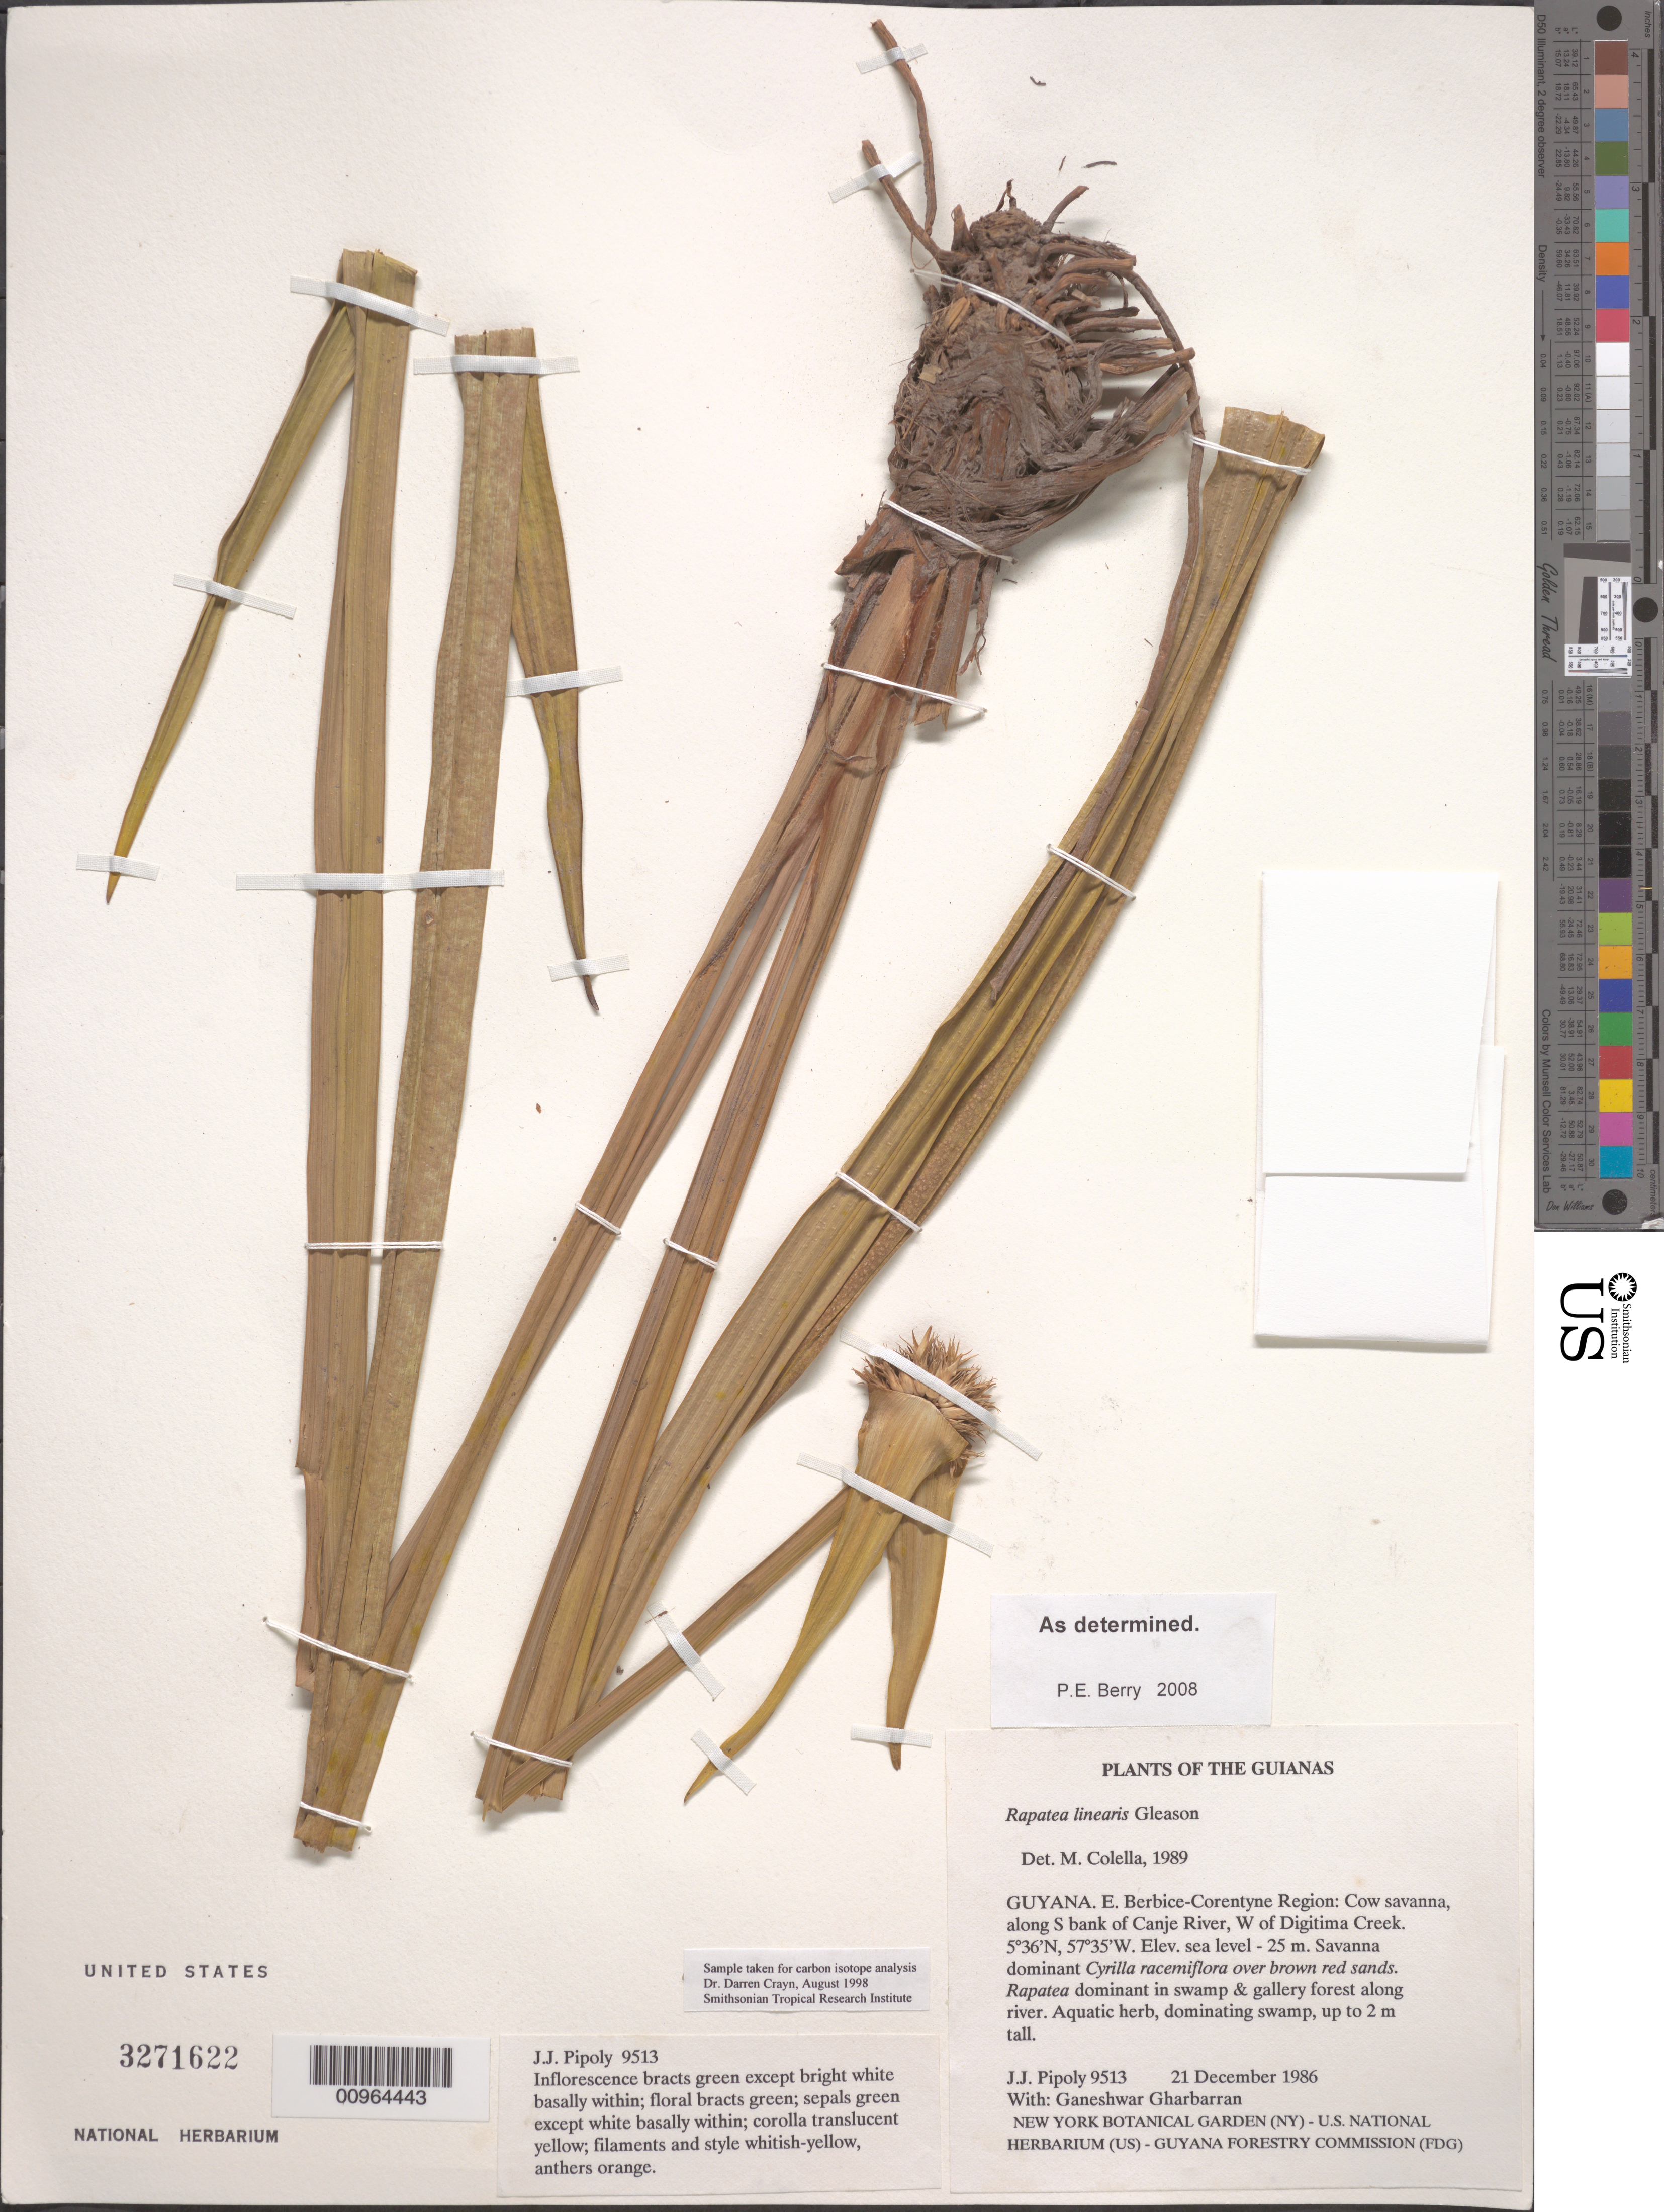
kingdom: Plantae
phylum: Tracheophyta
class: Liliopsida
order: Poales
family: Rapateaceae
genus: Rapatea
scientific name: Rapatea linearis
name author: Gleason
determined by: Berry, P. E., (WIS), University of Wisconsin - Madison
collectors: J. J. Pipoly & G. Gharbarran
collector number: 9513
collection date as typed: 21 December 1986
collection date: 1986-12-21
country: Guyana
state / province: E. Berbice-Corentyne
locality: Cow savanna, along S bank of Canje River, W of Digitima Creek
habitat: Savanna dominant Cyrilla racemiflora over brn-red sands. Rapatea dominant in swamp & gallery forest along river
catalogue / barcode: US 3271622